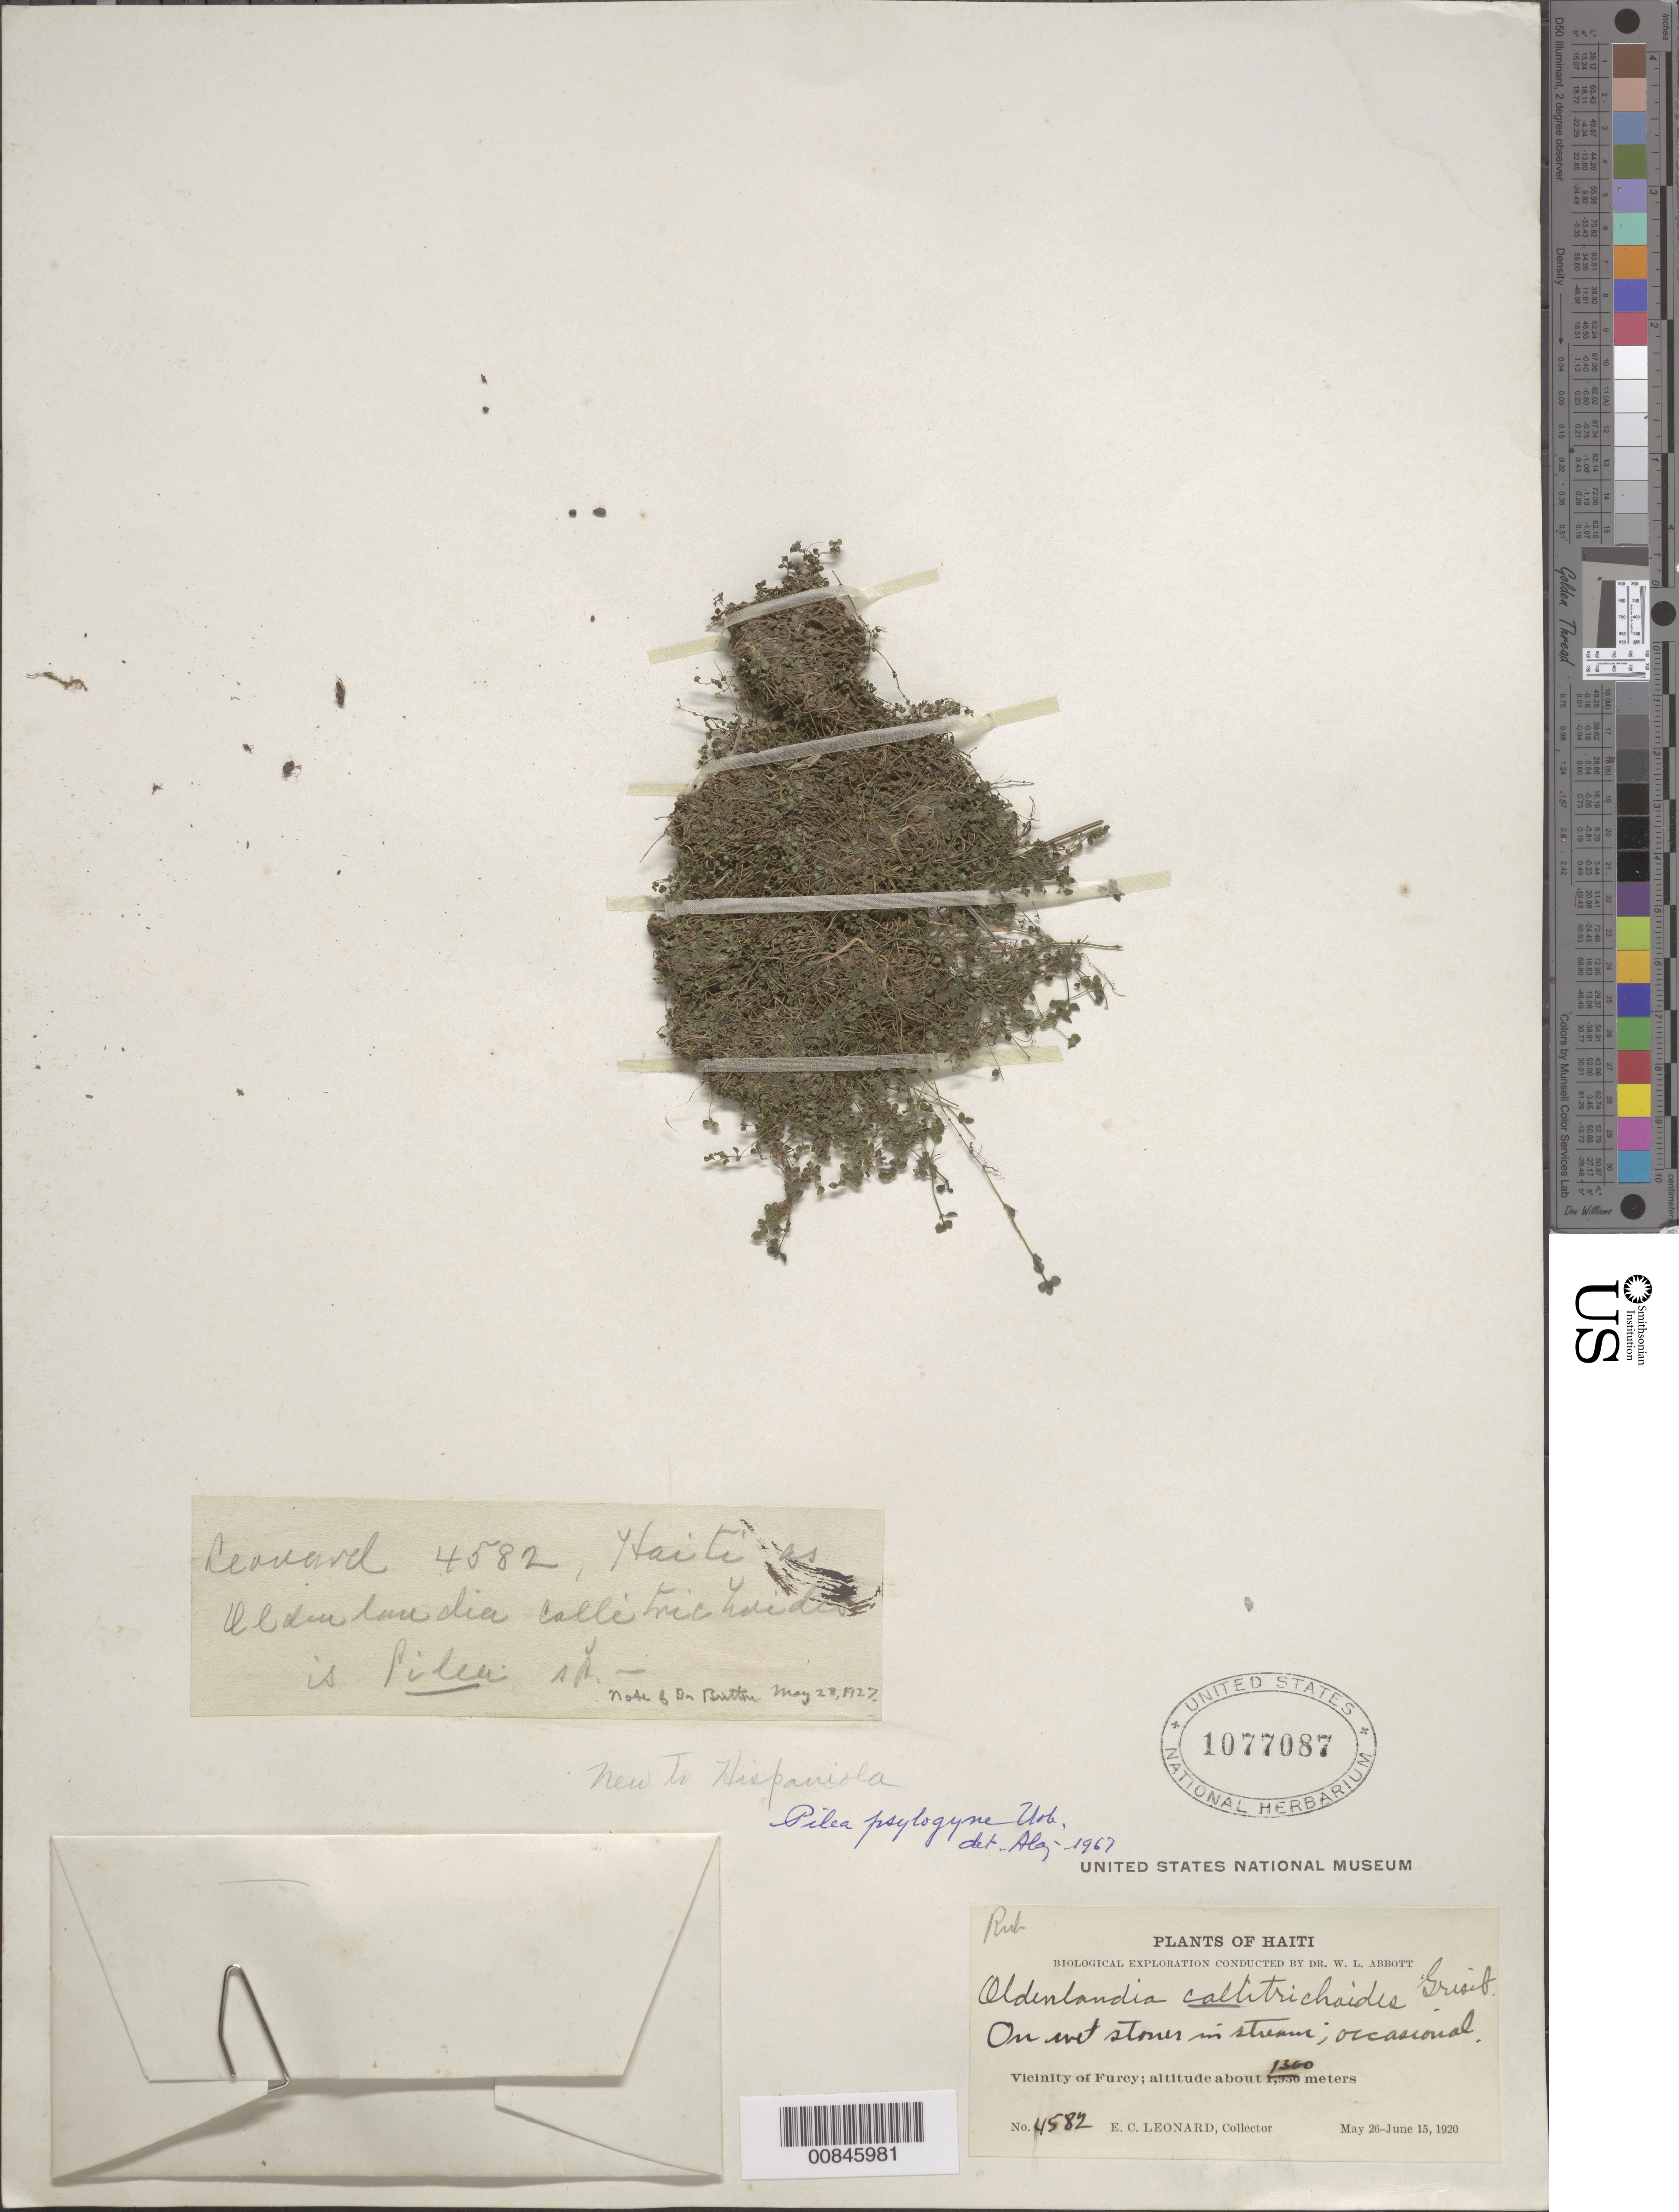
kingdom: Plantae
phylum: Tracheophyta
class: Magnoliopsida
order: Rosales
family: Urticaceae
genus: Pilea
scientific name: Pilea psilogyne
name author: Urb.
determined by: Liogier, Alain H.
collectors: E. C. Leonard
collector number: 4582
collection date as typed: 26 May 1920 to 15 Jun 1920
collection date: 1920-05-26/1920-06-15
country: Haiti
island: Hispaniola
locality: Vicinity of Furcy.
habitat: On wet stones in stream.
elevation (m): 1300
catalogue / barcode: US 1077087